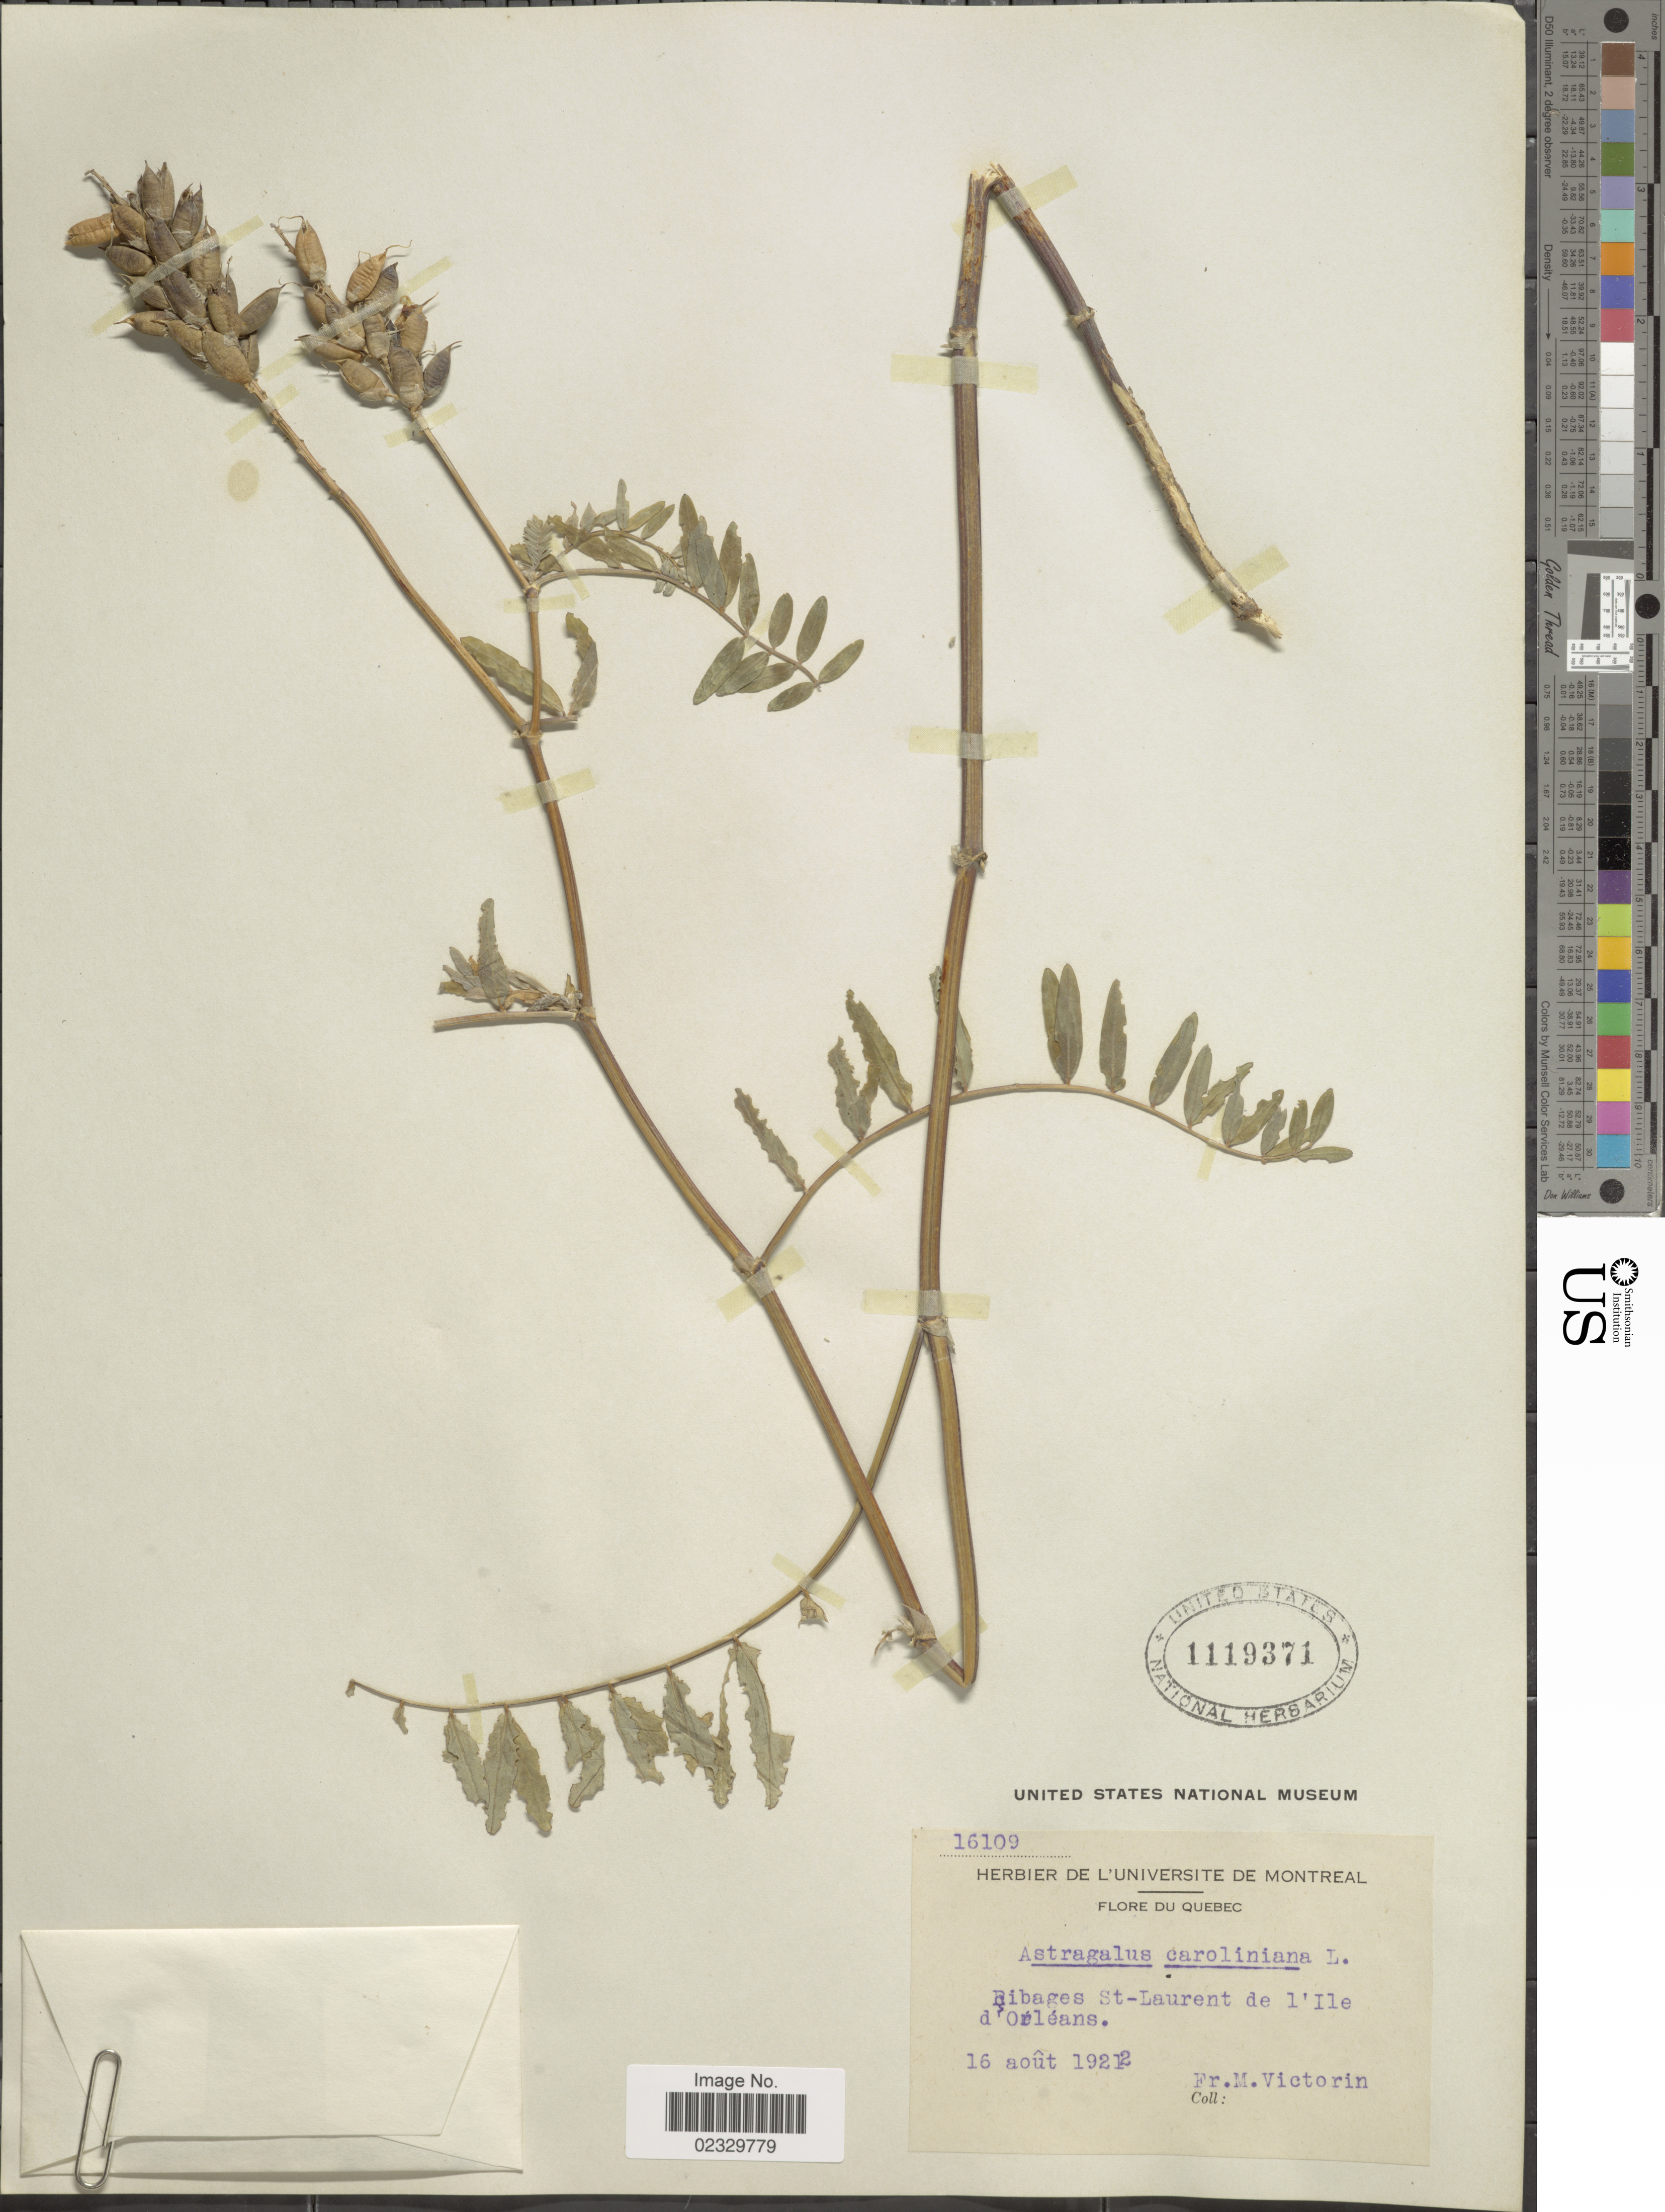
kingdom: Plantae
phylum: Tracheophyta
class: Magnoliopsida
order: Fabales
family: Fabaceae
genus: Astragalus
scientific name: Astragalus canadensis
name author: L.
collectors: F. Victorin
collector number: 16109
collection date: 1922-08-16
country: Canada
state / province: Quebec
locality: Rivages St-Laurent de I' ile d' Orleans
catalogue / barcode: US 1119371